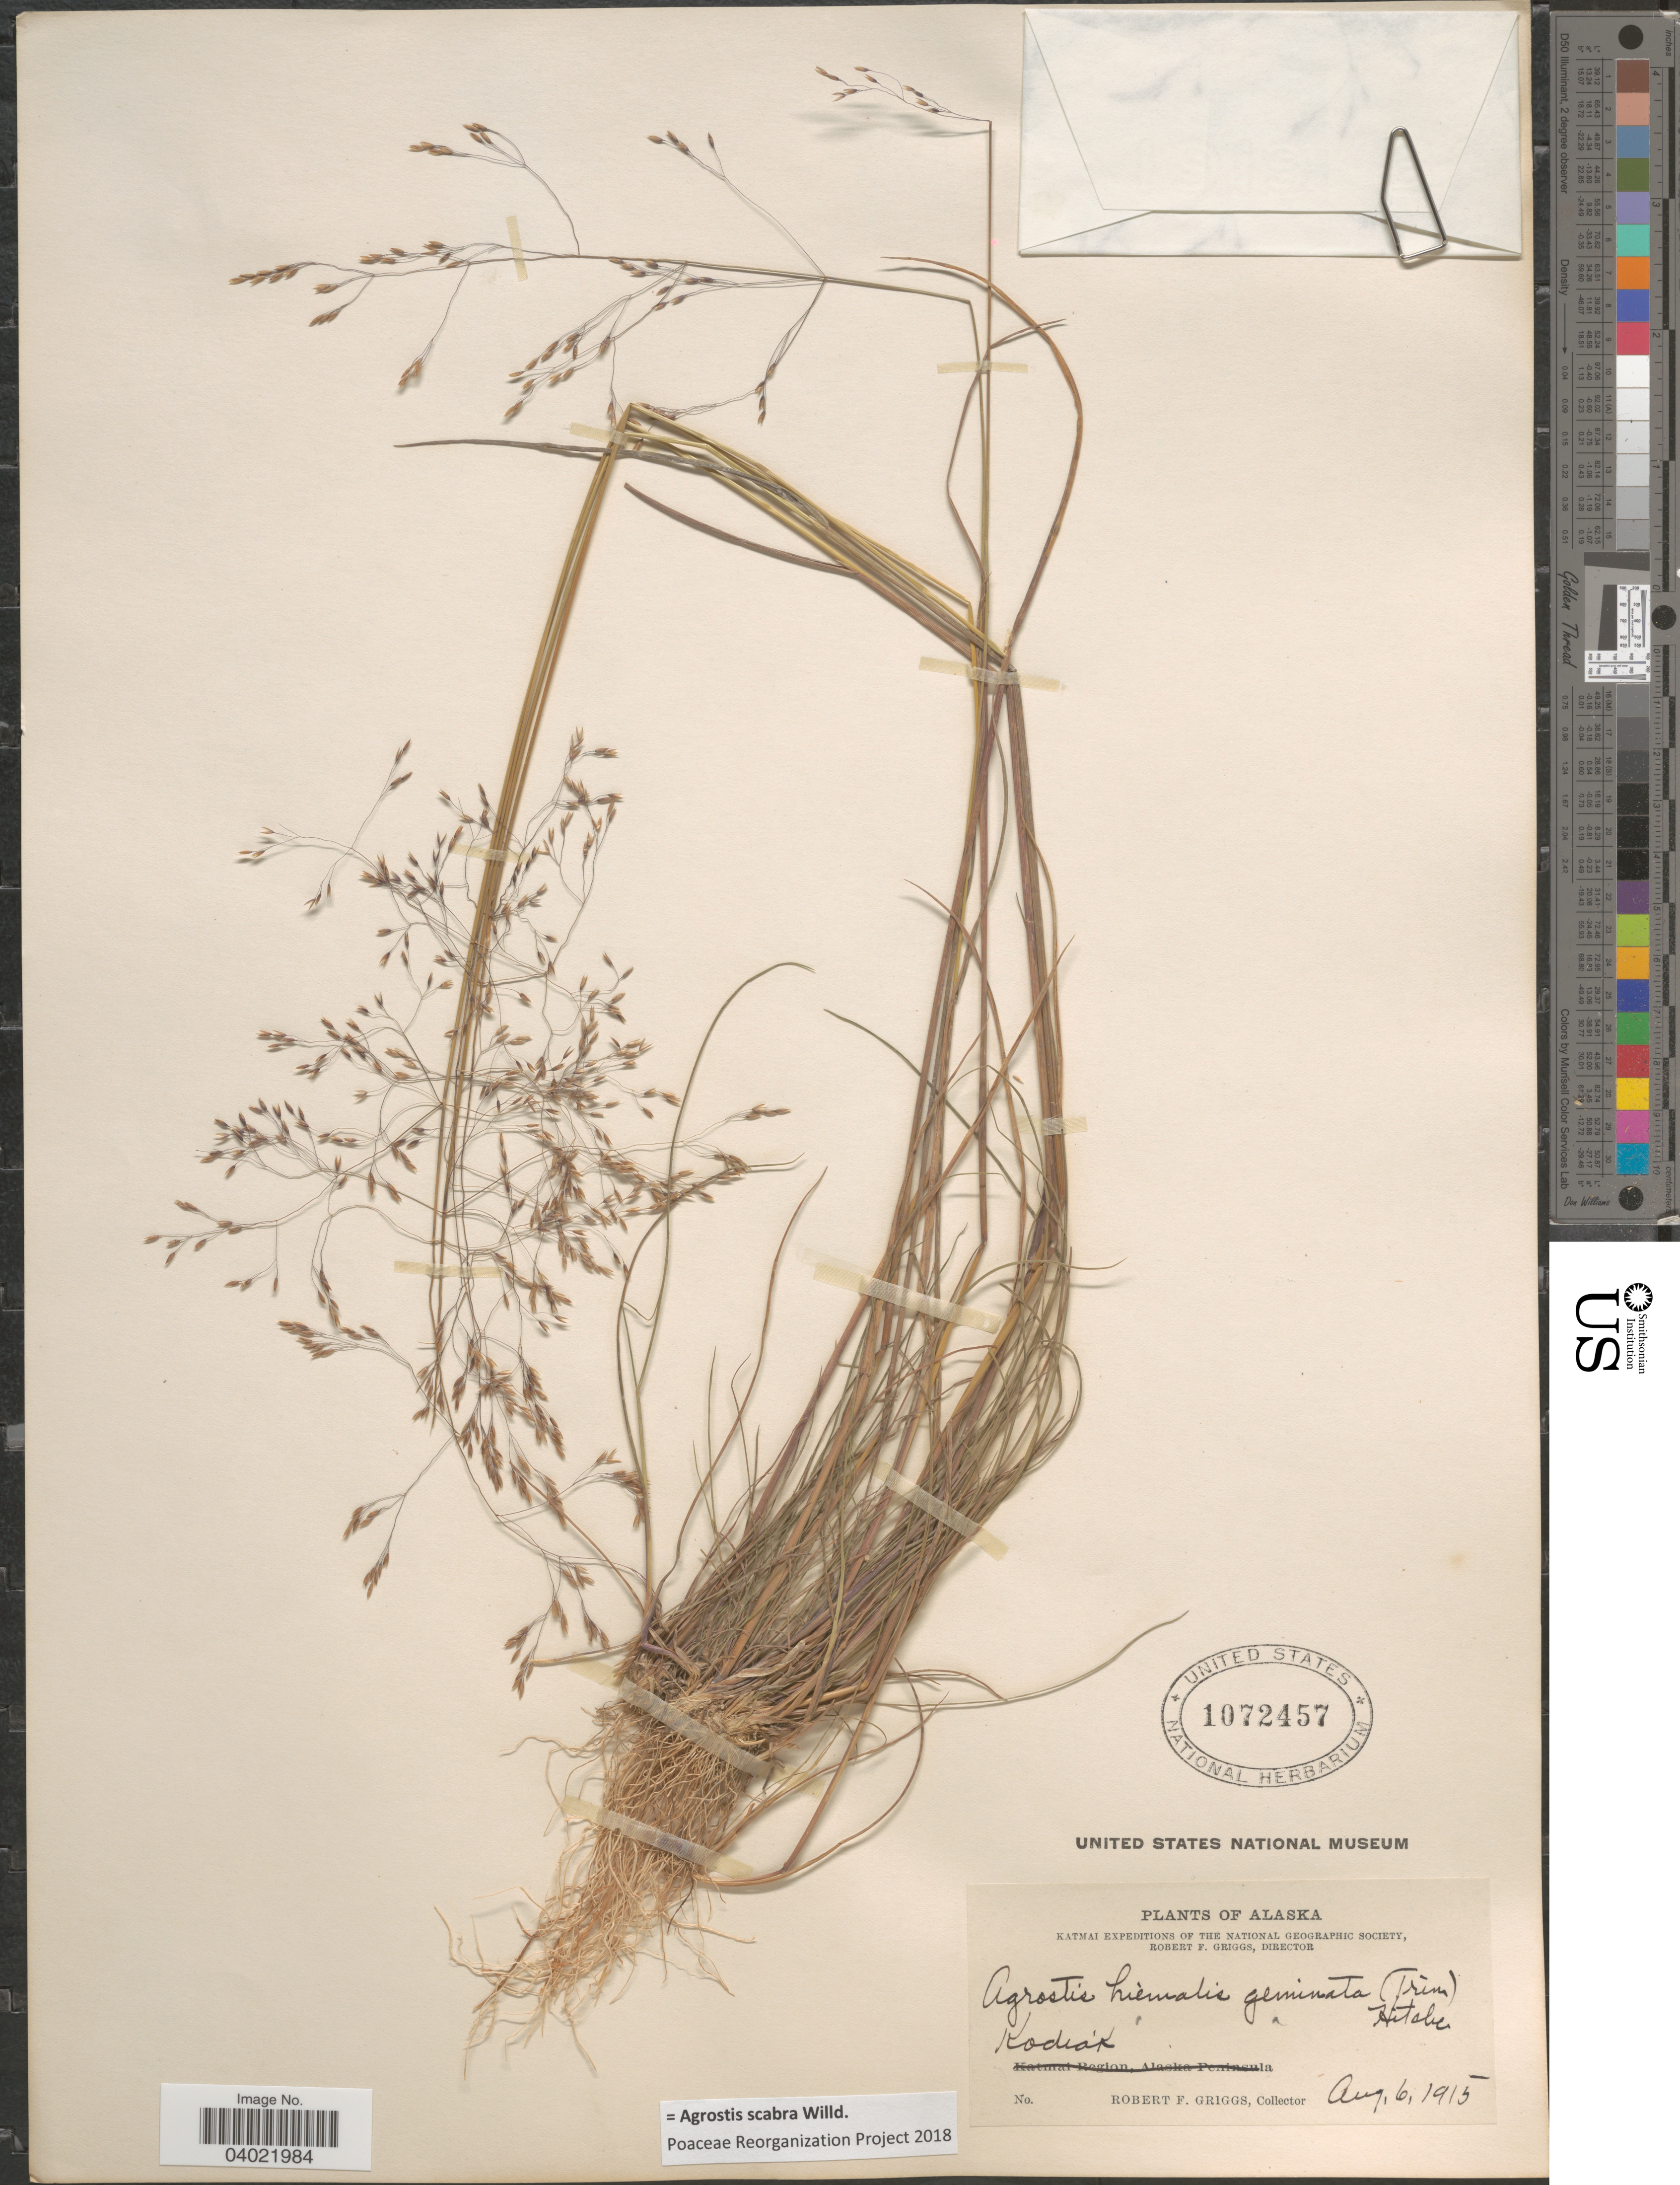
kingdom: Plantae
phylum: Tracheophyta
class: Liliopsida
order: Poales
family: Poaceae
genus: Agrostis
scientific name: Agrostis scabra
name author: Willd.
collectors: R. F. Griggs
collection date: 1915-08-06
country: United States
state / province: Alaska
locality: Kodiak.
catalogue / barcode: US 1072457